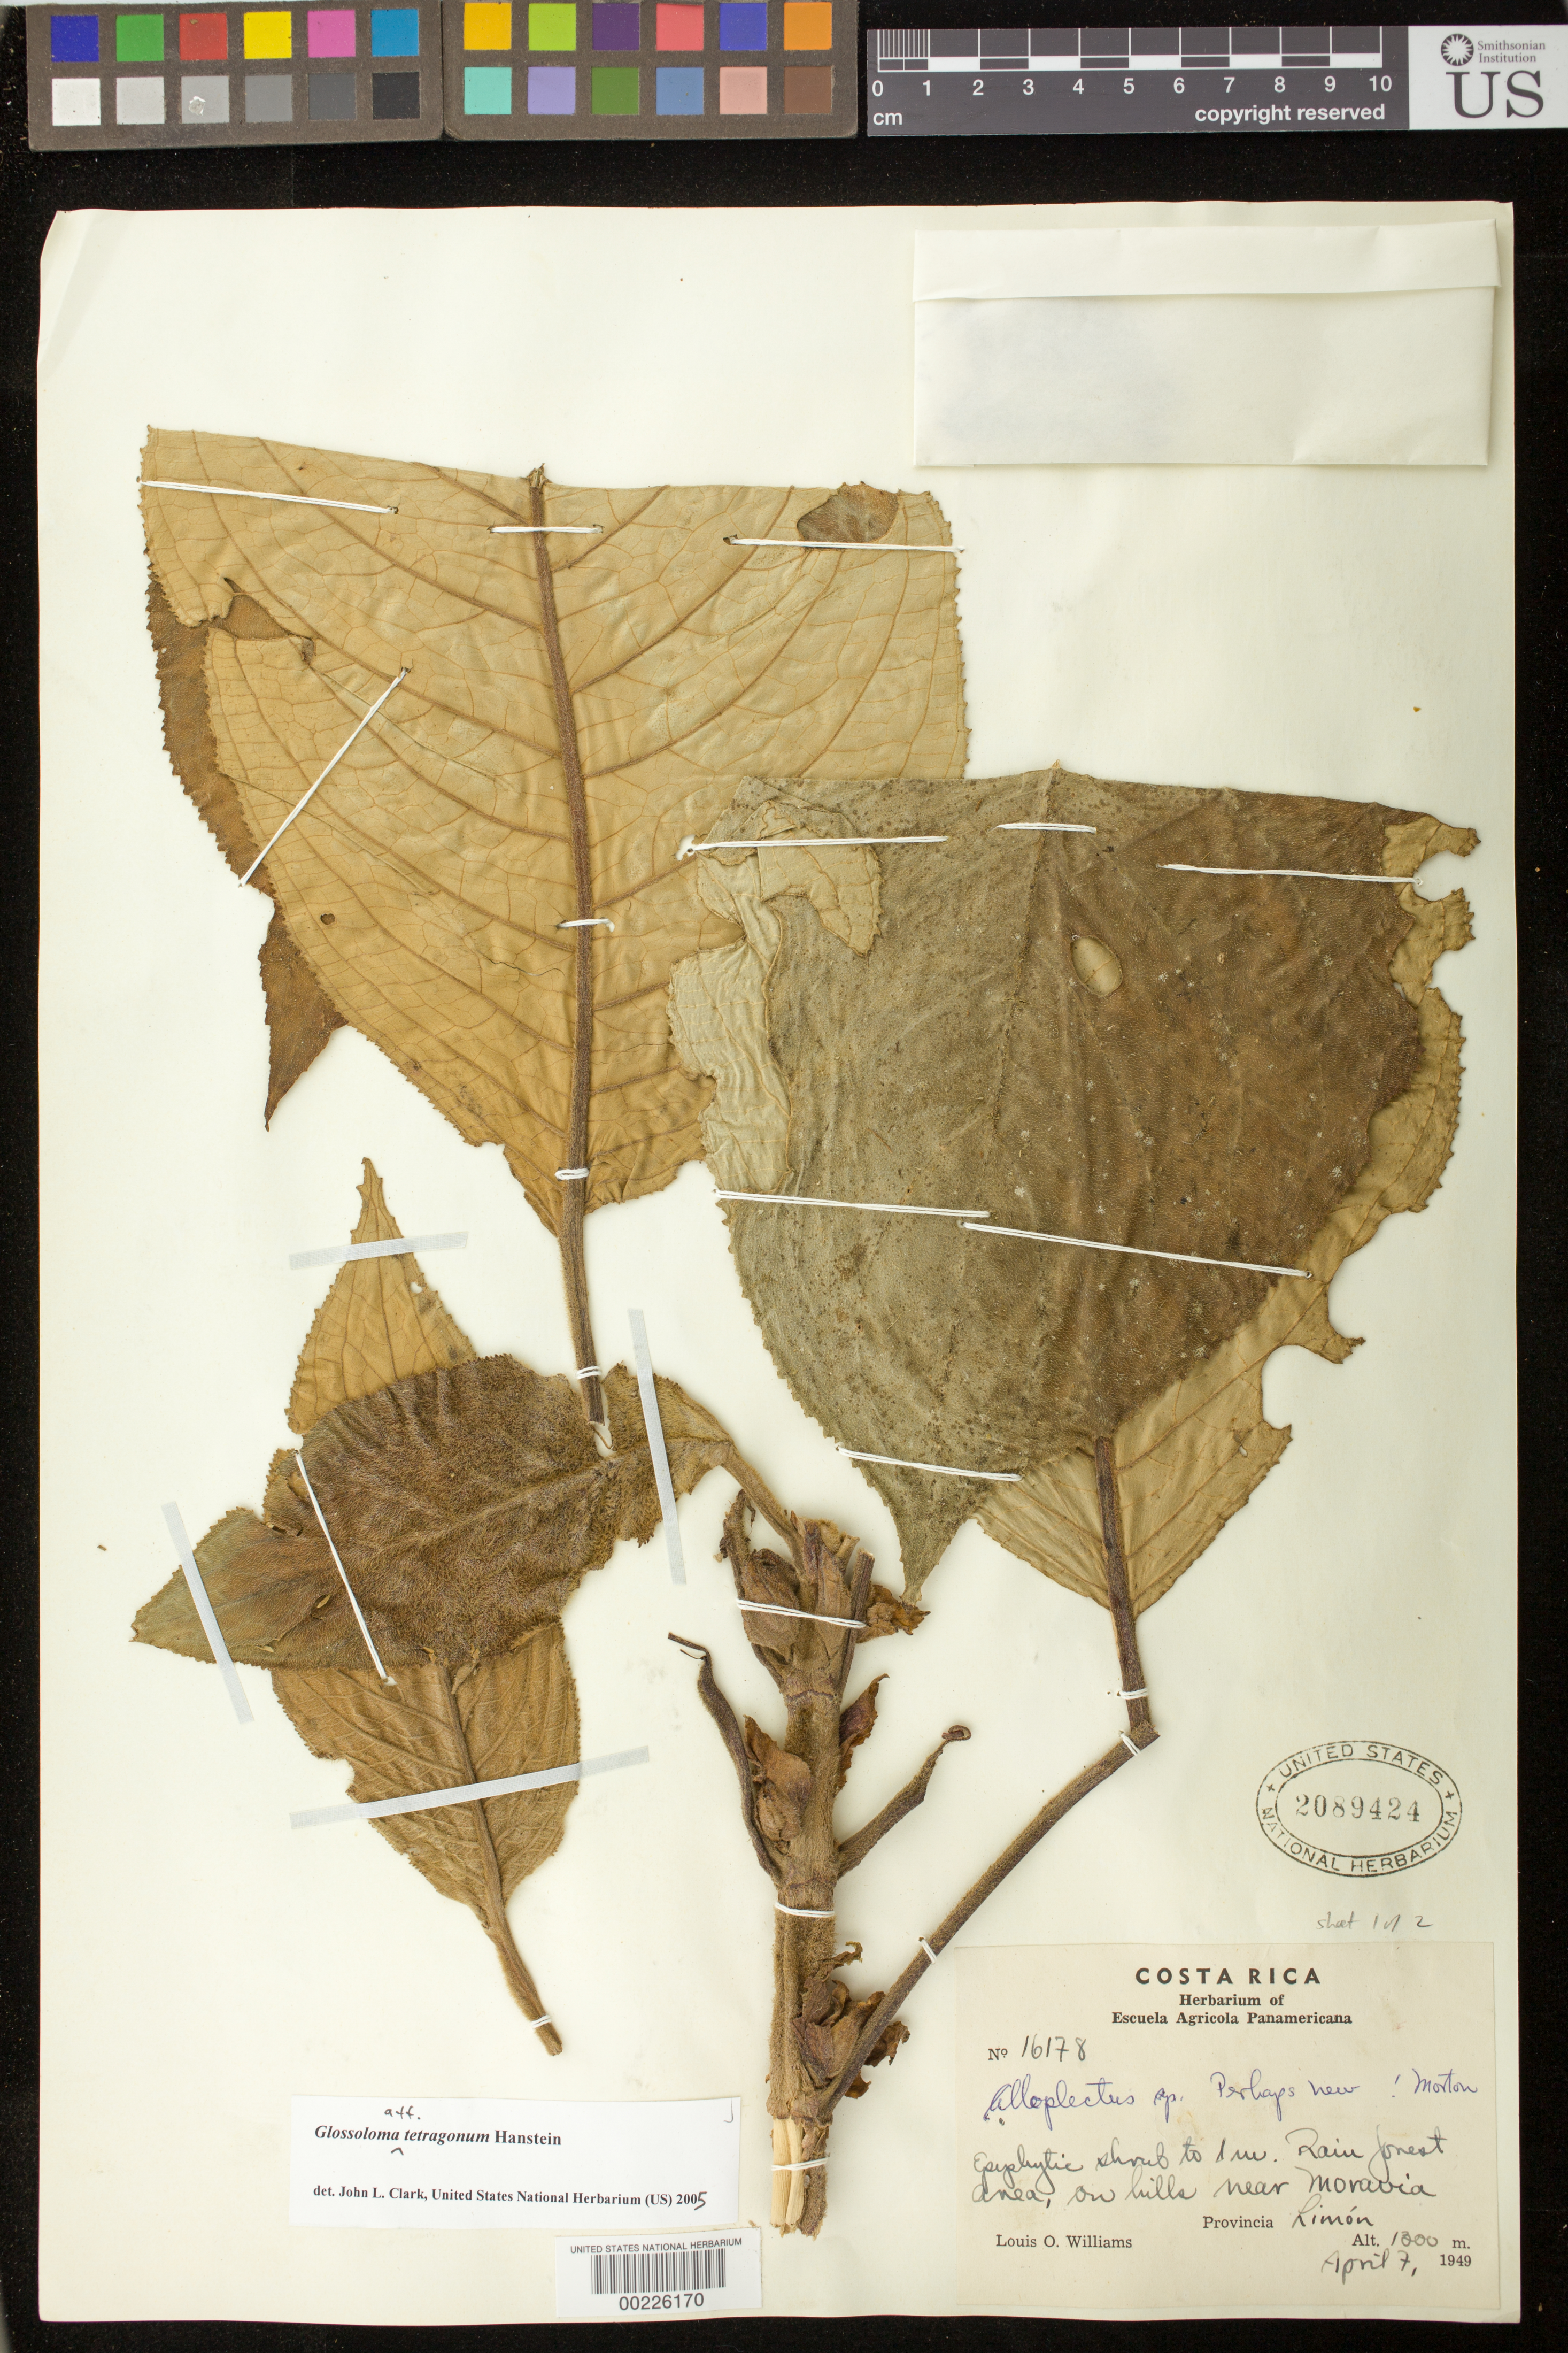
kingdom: Plantae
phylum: Tracheophyta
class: Magnoliopsida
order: Lamiales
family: Gesneriaceae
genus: Glossoloma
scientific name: Glossoloma tetragonum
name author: Hanst.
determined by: Clark, J. L., (SEL), The Marie Selby Botanical Garden (UNITED STATES)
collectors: L. O. Williams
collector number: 16178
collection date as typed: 07 Apr 1949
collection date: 1949-04-07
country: Costa Rica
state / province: Limón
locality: Near Moravia, Prov. Limon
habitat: Rain forest area on hills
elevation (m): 1300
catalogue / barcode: US 2089424